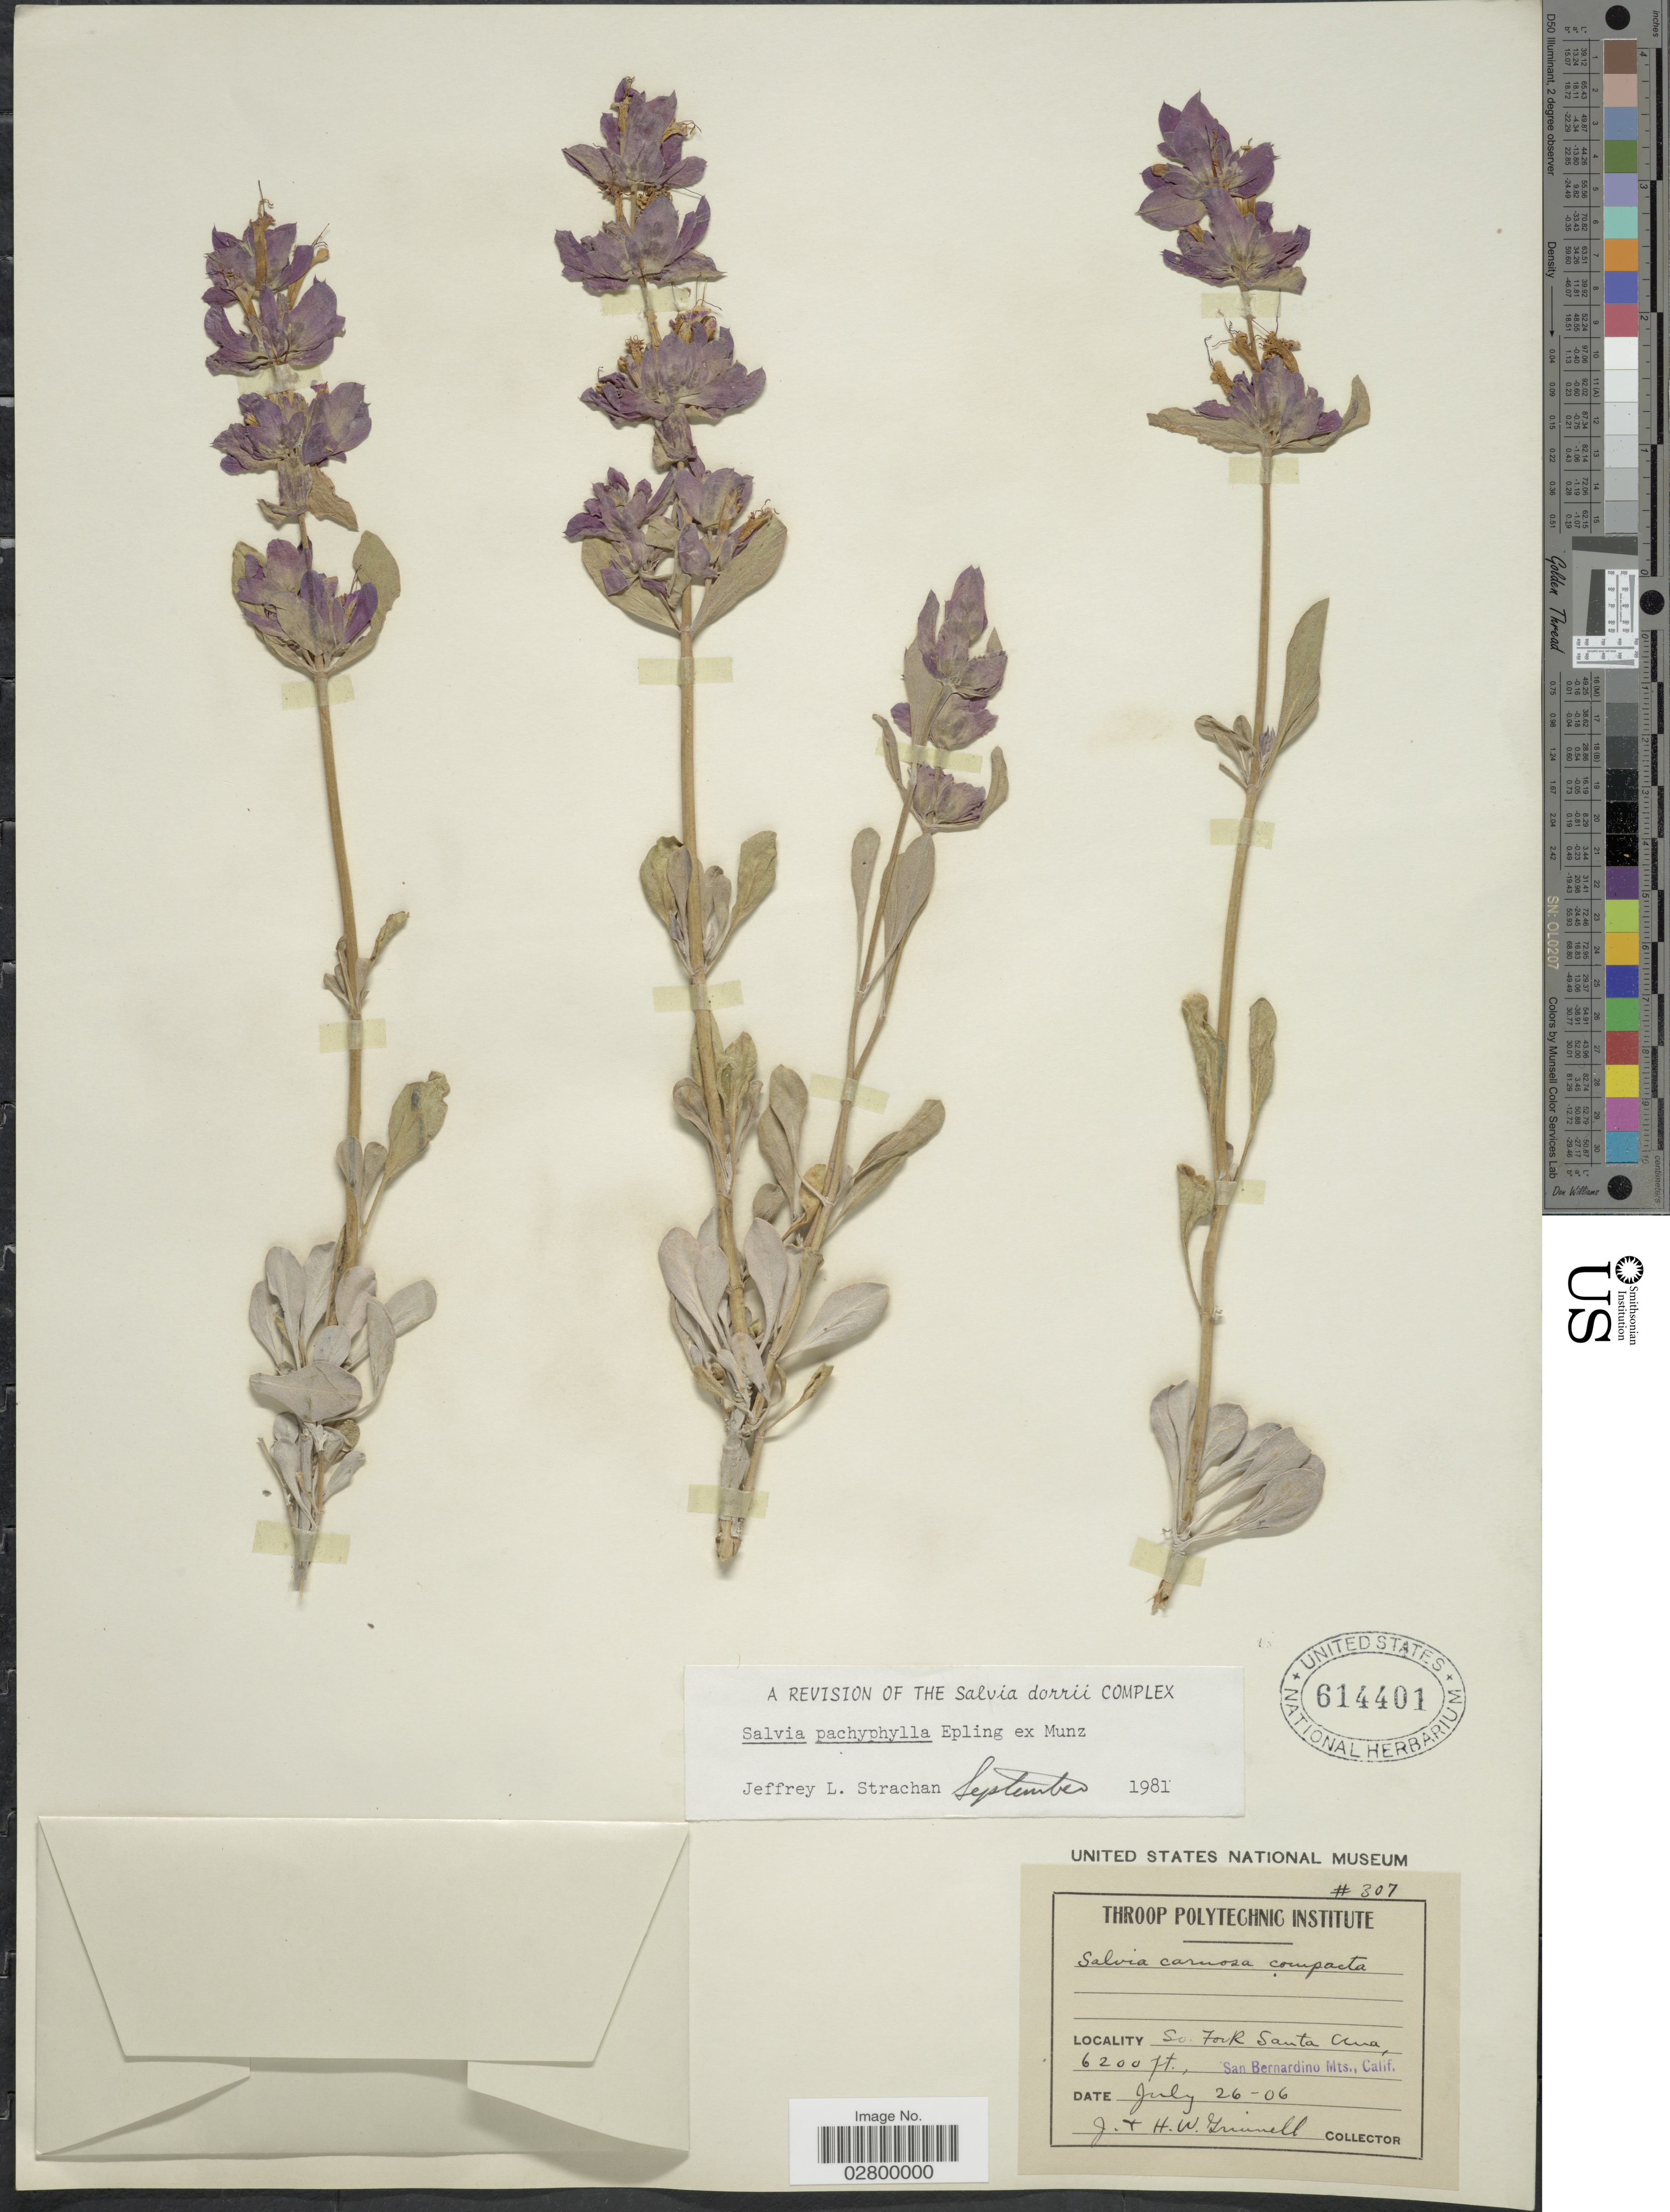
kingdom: Plantae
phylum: Tracheophyta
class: Magnoliopsida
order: Lamiales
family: Lamiaceae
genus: Salvia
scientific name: Salvia pachyphylla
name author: Epling ex Munz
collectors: J. Grinnell & H. Grinnell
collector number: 307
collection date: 1906-07-26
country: United States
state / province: California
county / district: San Bernardino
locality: So. Fork Santa Ana, San Bernardino Mts.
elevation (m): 1890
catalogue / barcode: US 614401